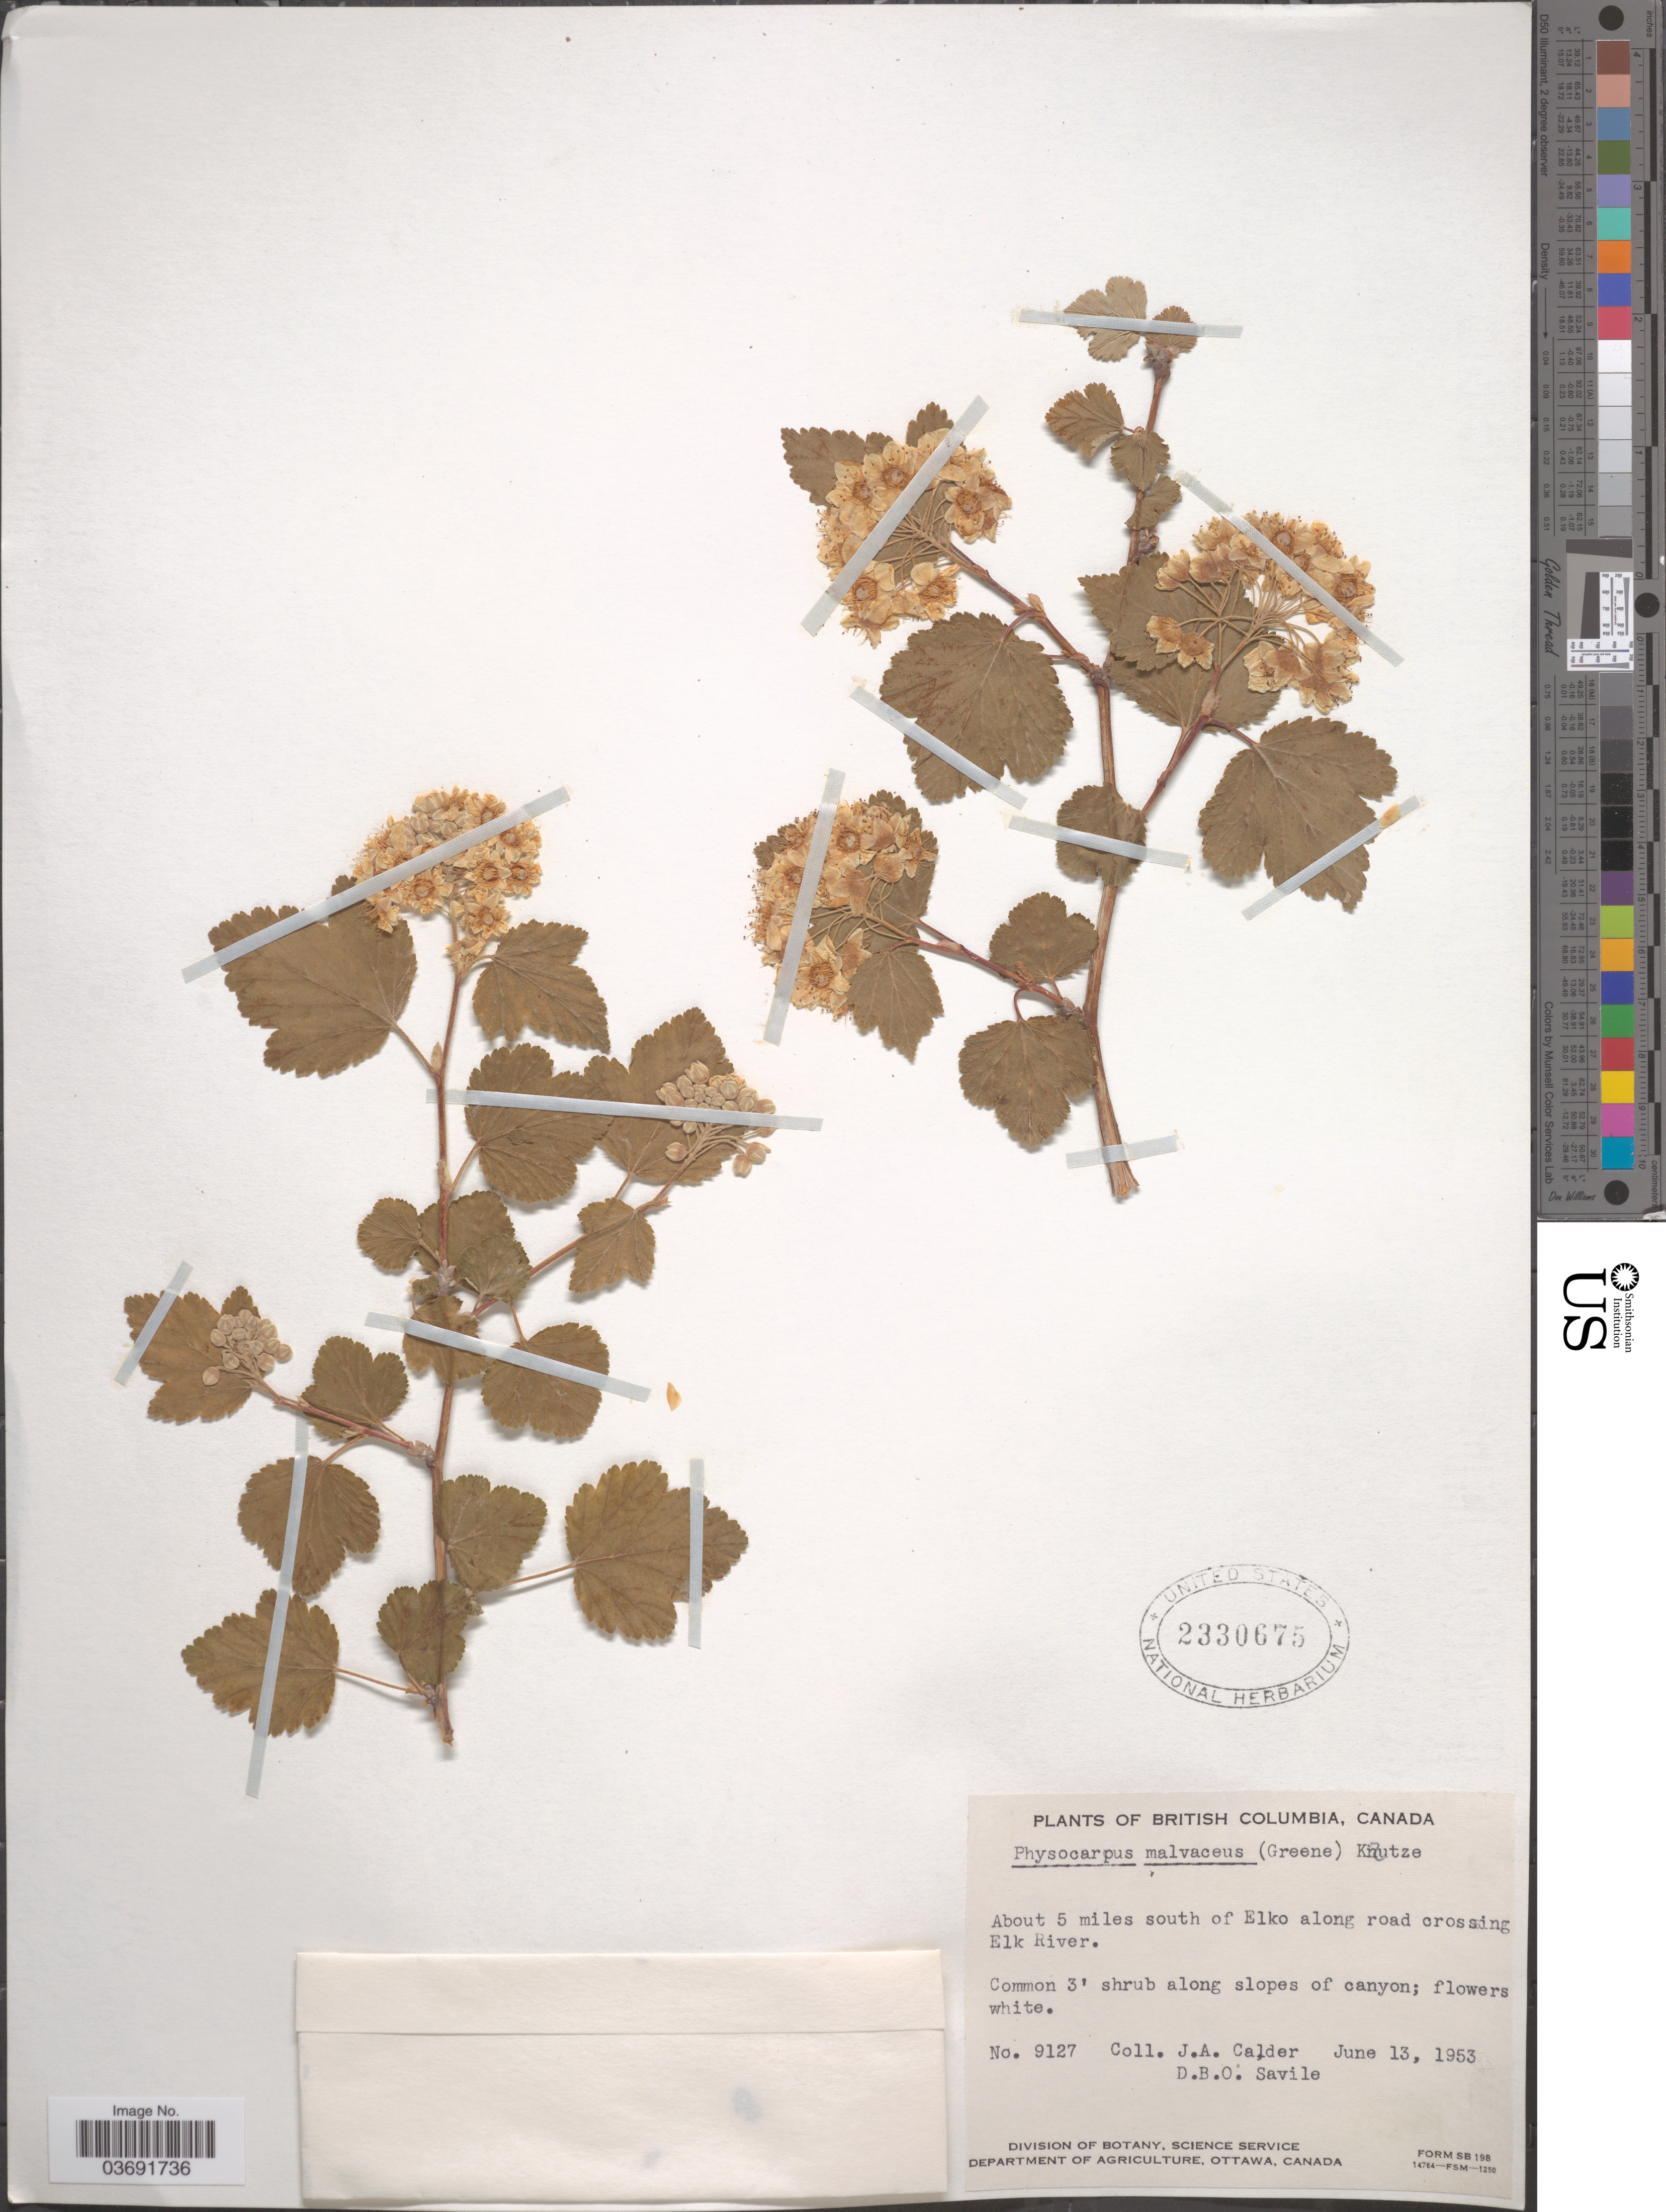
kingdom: Plantae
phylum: Tracheophyta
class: Magnoliopsida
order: Rosales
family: Rosaceae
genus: Physocarpus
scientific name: Physocarpus monogynus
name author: (Torr.) J.M. Coult.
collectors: J. A. Calder & D. Savile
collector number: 9127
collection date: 1953-06-13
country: Canada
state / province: British Columbia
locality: About 5 miles south of Elko along road crossing Elk River.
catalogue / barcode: US 2330675